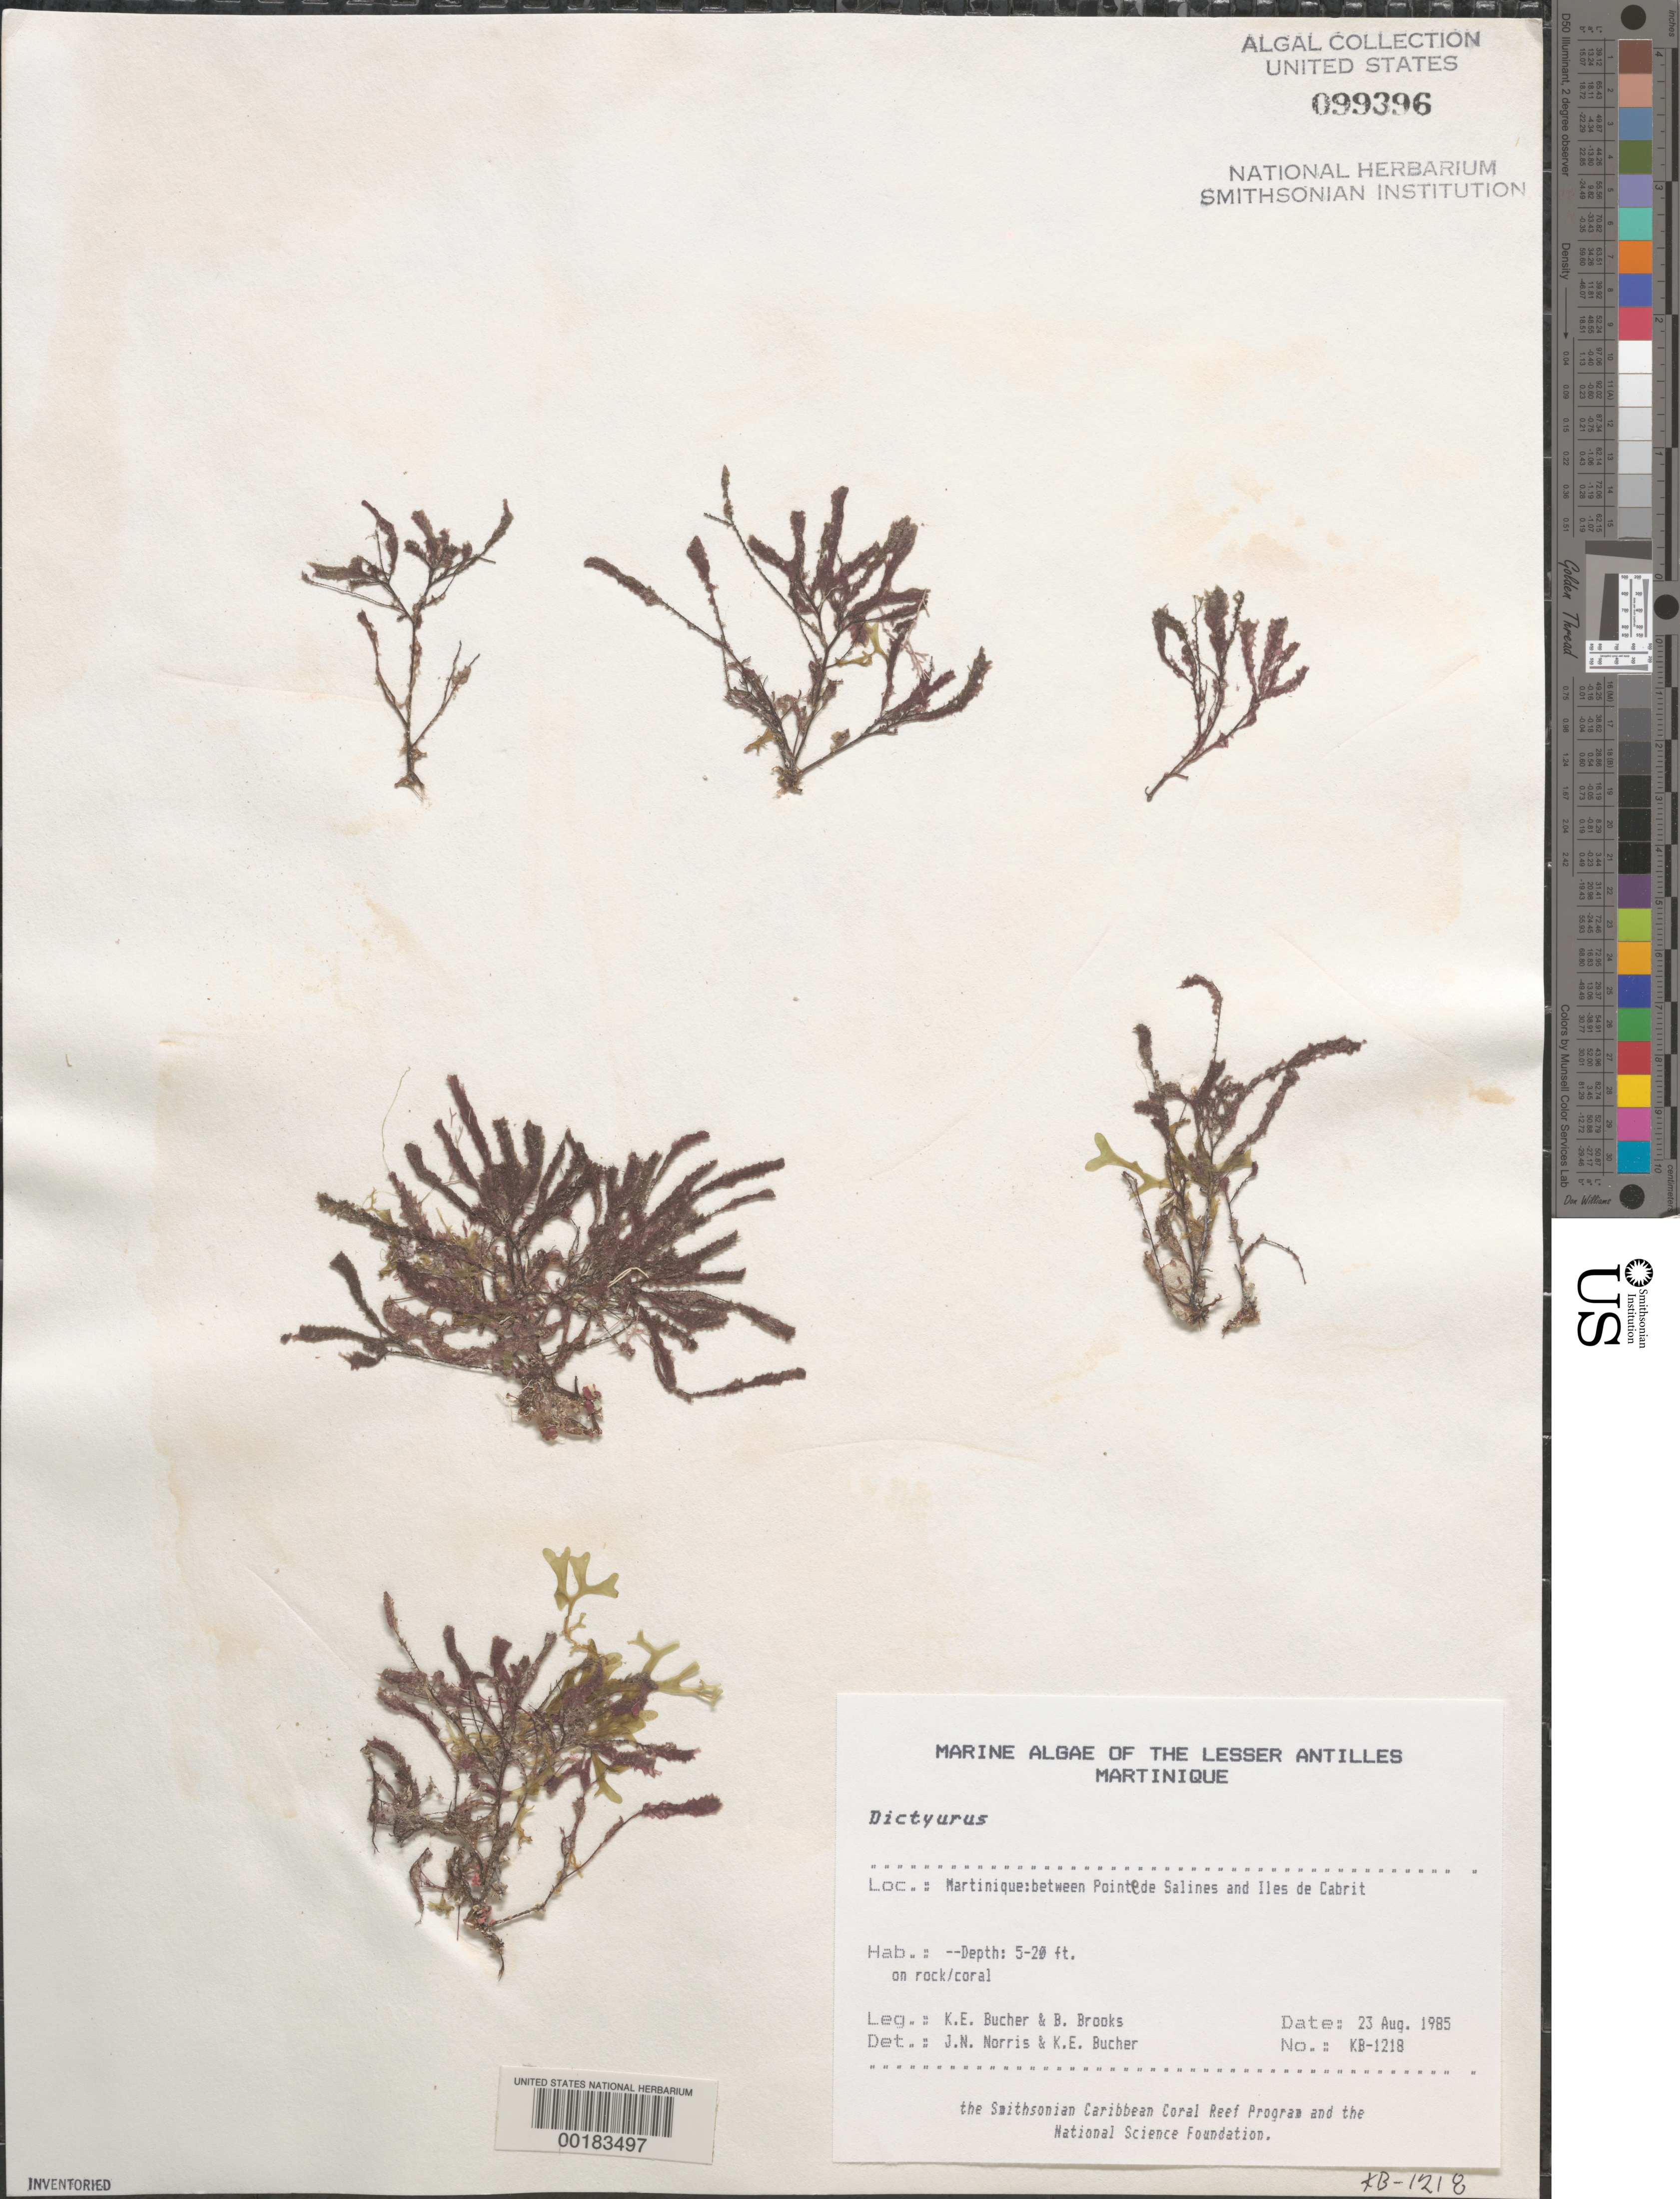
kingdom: Plantae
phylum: Rhodophyta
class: Florideophyceae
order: Ceramiales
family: Dasyaceae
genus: Dictyurus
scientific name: Dictyurus sp.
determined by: Norris, J. N.; Bucher, K. E.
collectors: K. E. Bucher & B. Brooks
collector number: Kb-1218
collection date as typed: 23 Aug 1985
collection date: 1985-08-23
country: Martinique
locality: Between Pointe de Salines and Iles de Cabrit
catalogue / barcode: US 99396